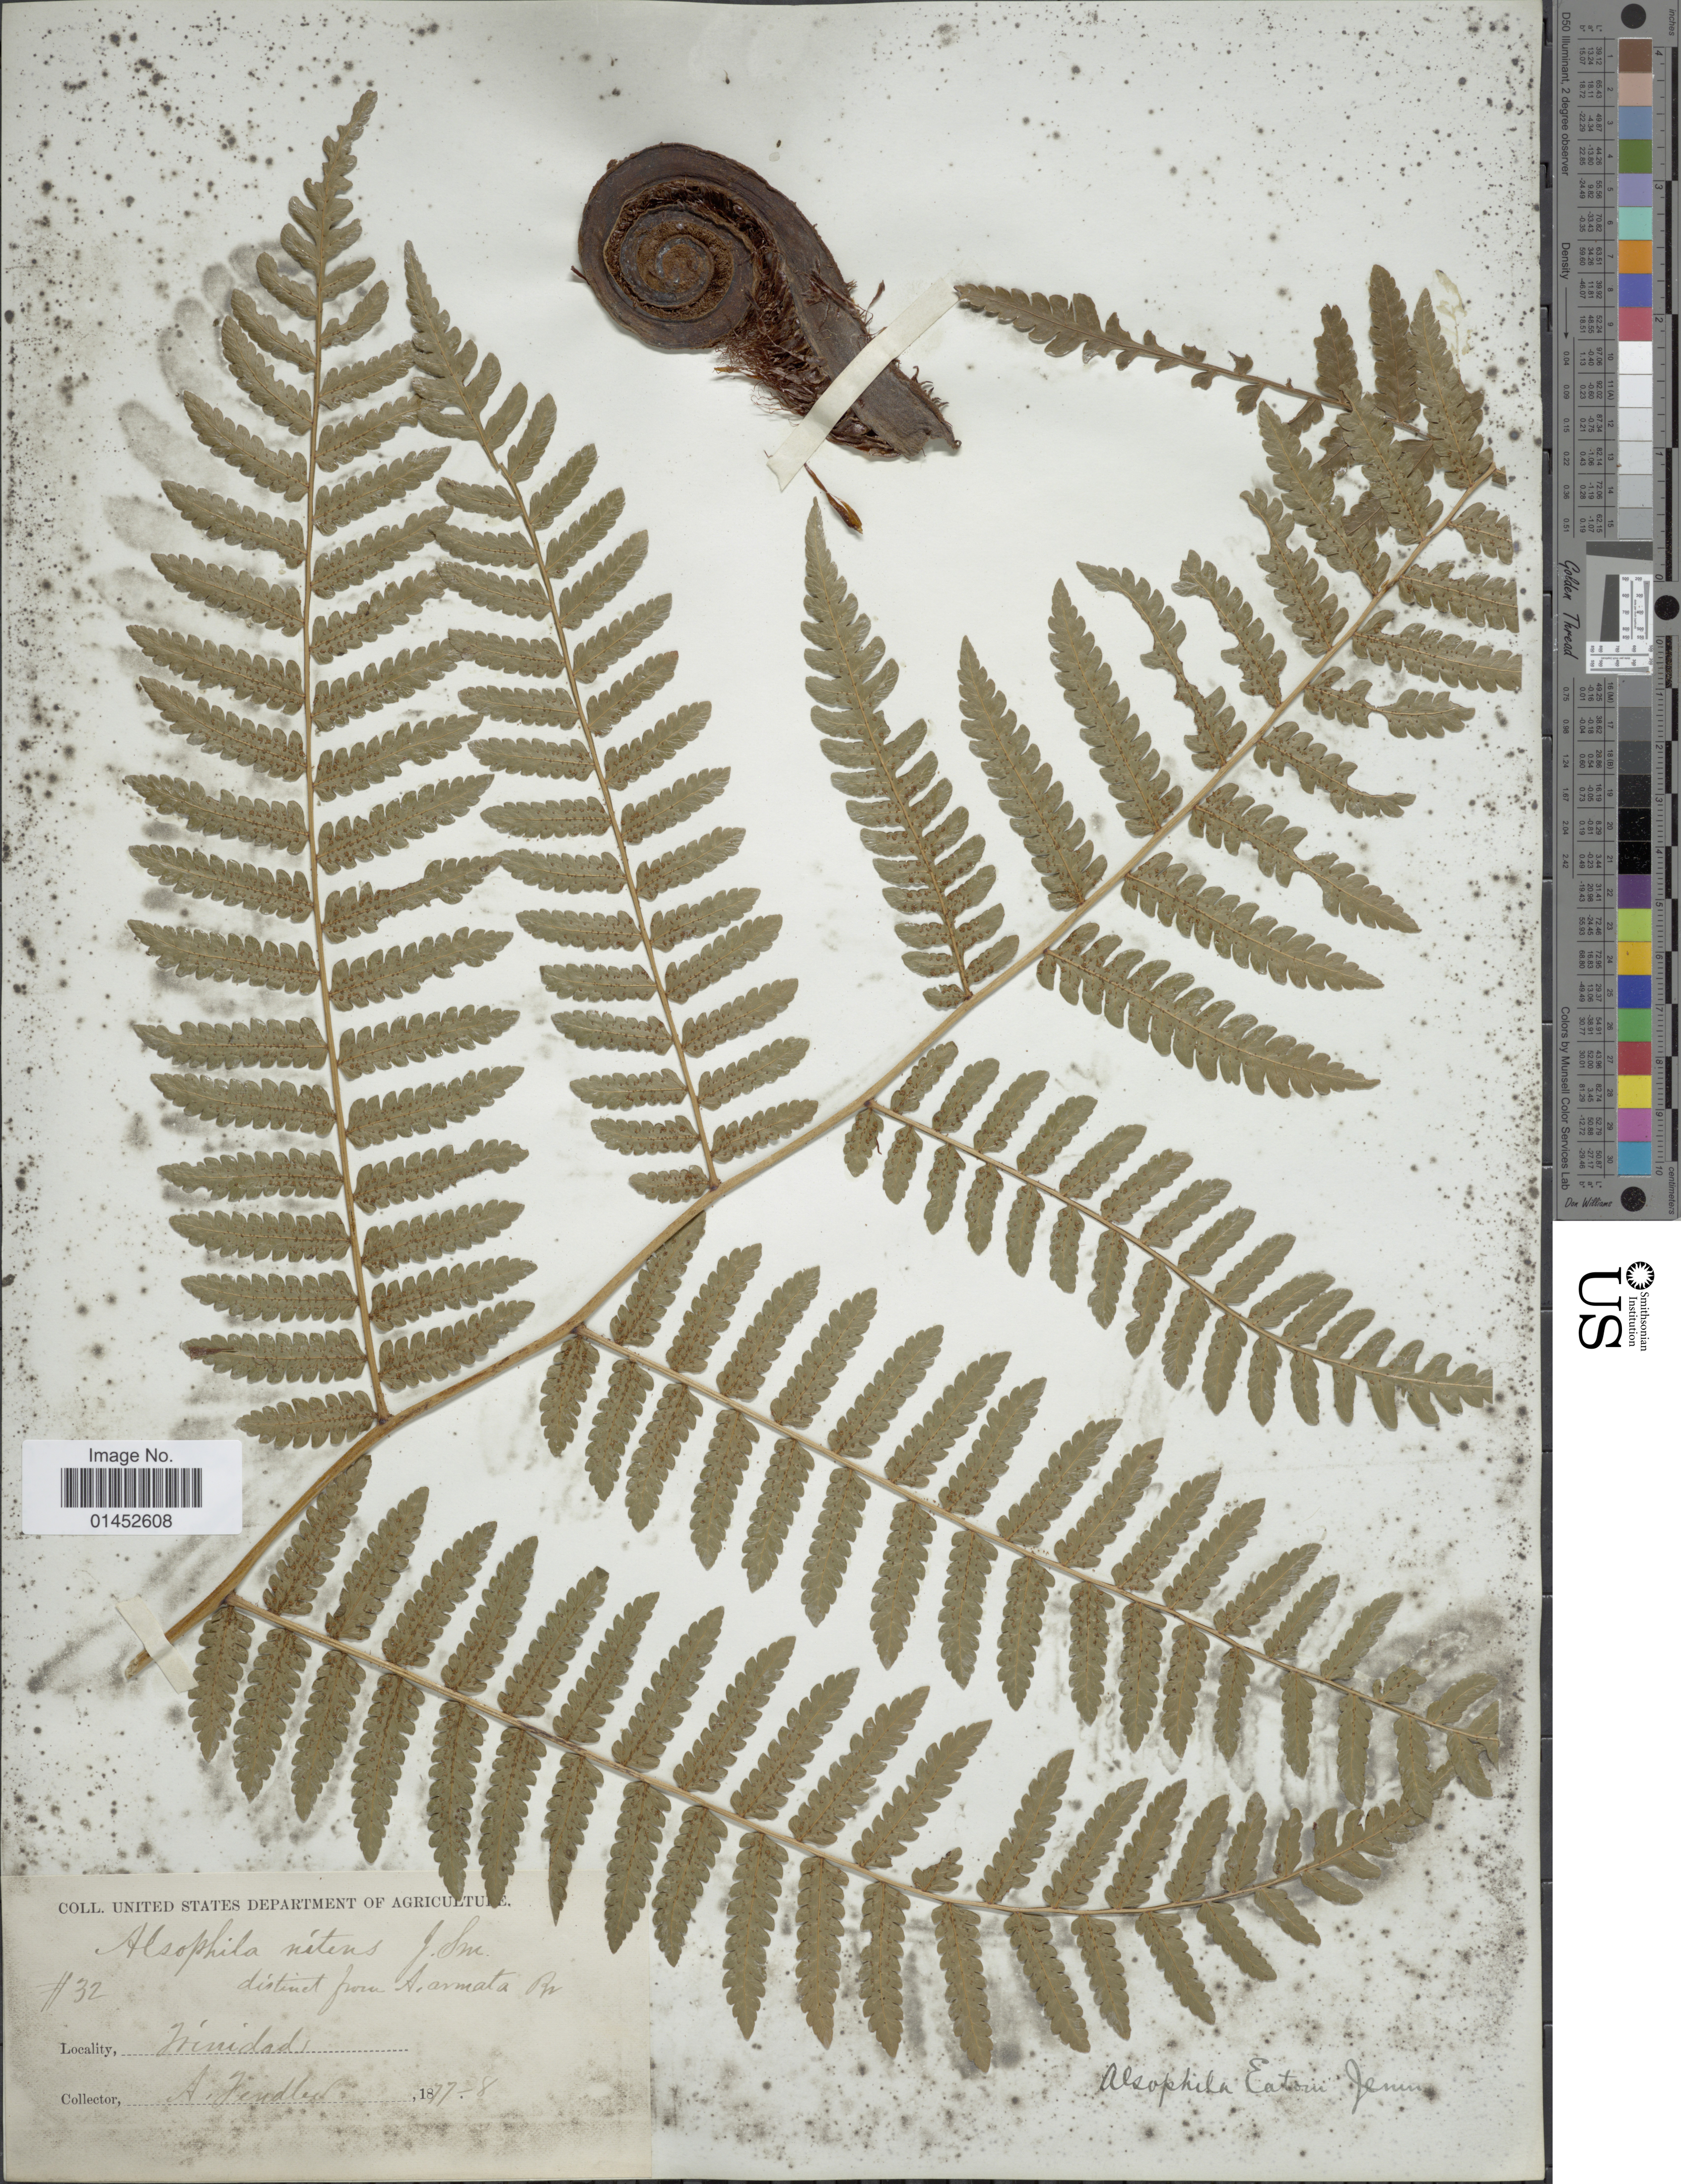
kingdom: Plantae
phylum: Tracheophyta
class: Polypodiopsida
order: Cyatheales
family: Cyatheaceae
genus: Cyathea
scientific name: Cyathea pungens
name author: (Willd.) Domin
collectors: A. Fendler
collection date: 1877/1878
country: Trinidad and Tobago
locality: Trinidad